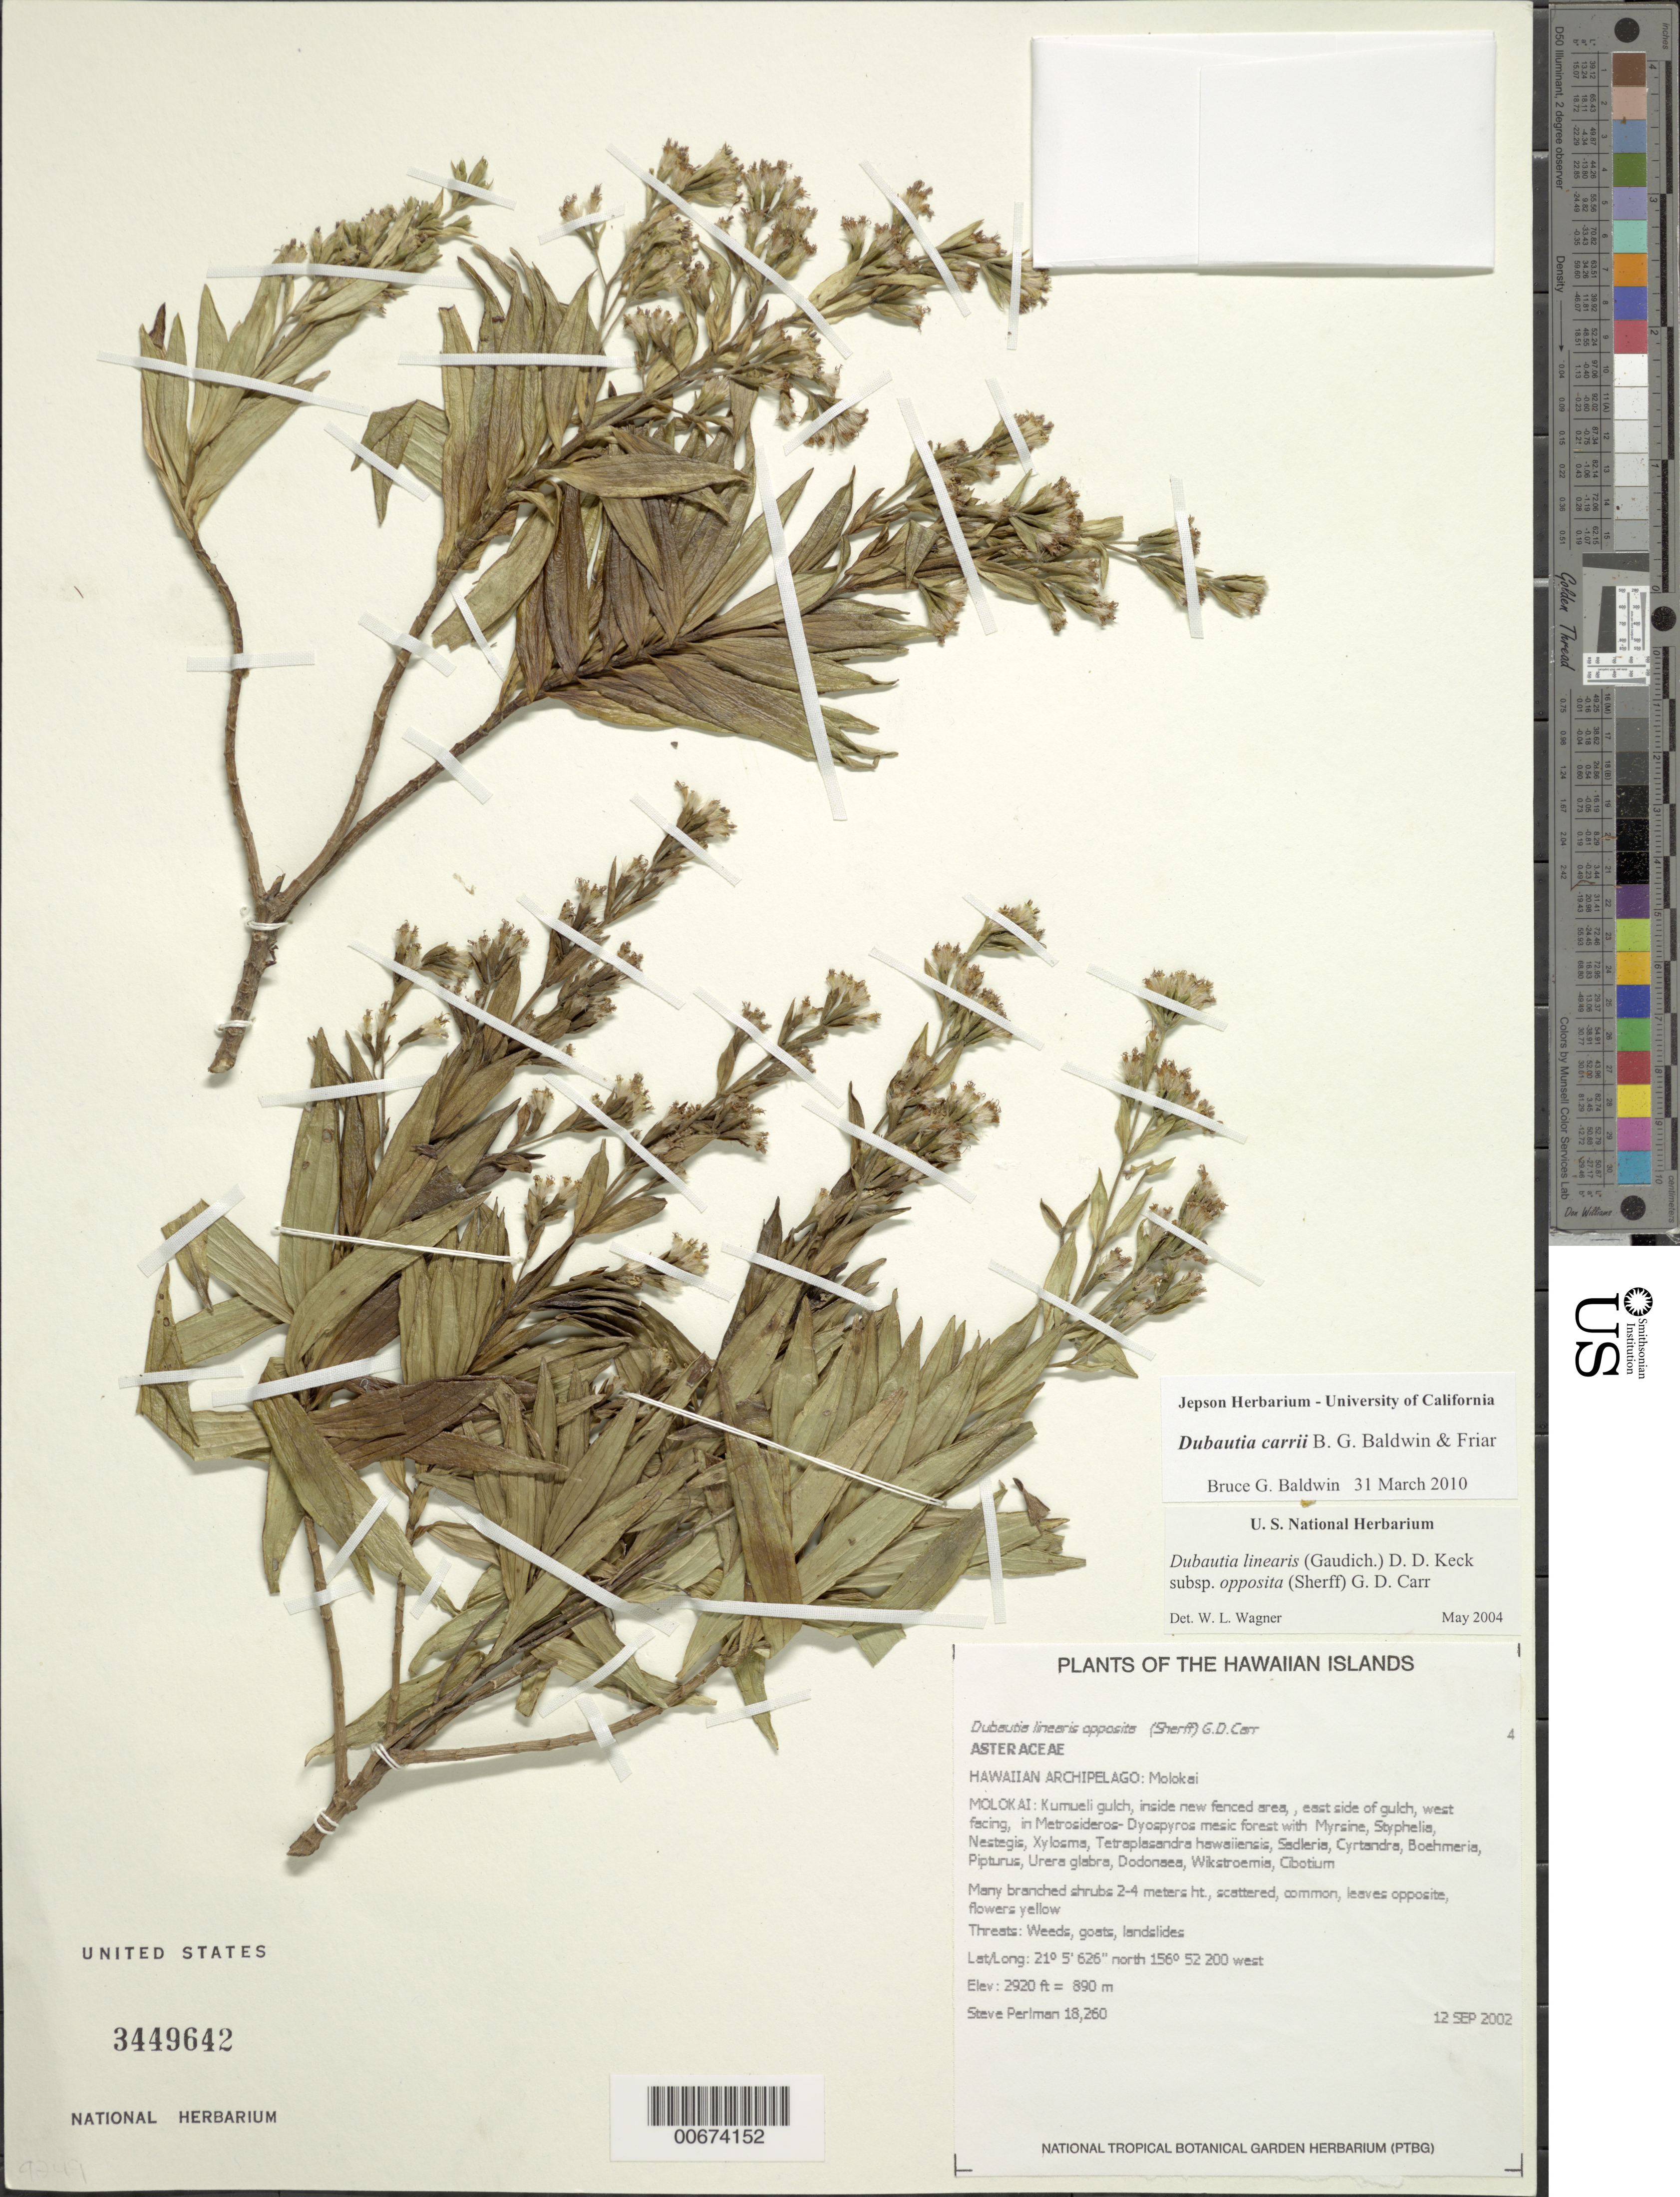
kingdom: Plantae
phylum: Tracheophyta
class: Magnoliopsida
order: Asterales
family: Asteraceae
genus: Dubautia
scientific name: Dubautia carrii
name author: B.G. Baldwin & Friar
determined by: Baldwin, B. G.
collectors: S. P. Perlman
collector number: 18260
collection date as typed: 12 Sep 2002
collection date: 2002-09-12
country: United States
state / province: Hawaii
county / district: Maui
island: Moloka'i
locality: Kumueli gulch, inside new fenced area, east side of gulch, west facing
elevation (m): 890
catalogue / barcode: US 3449642